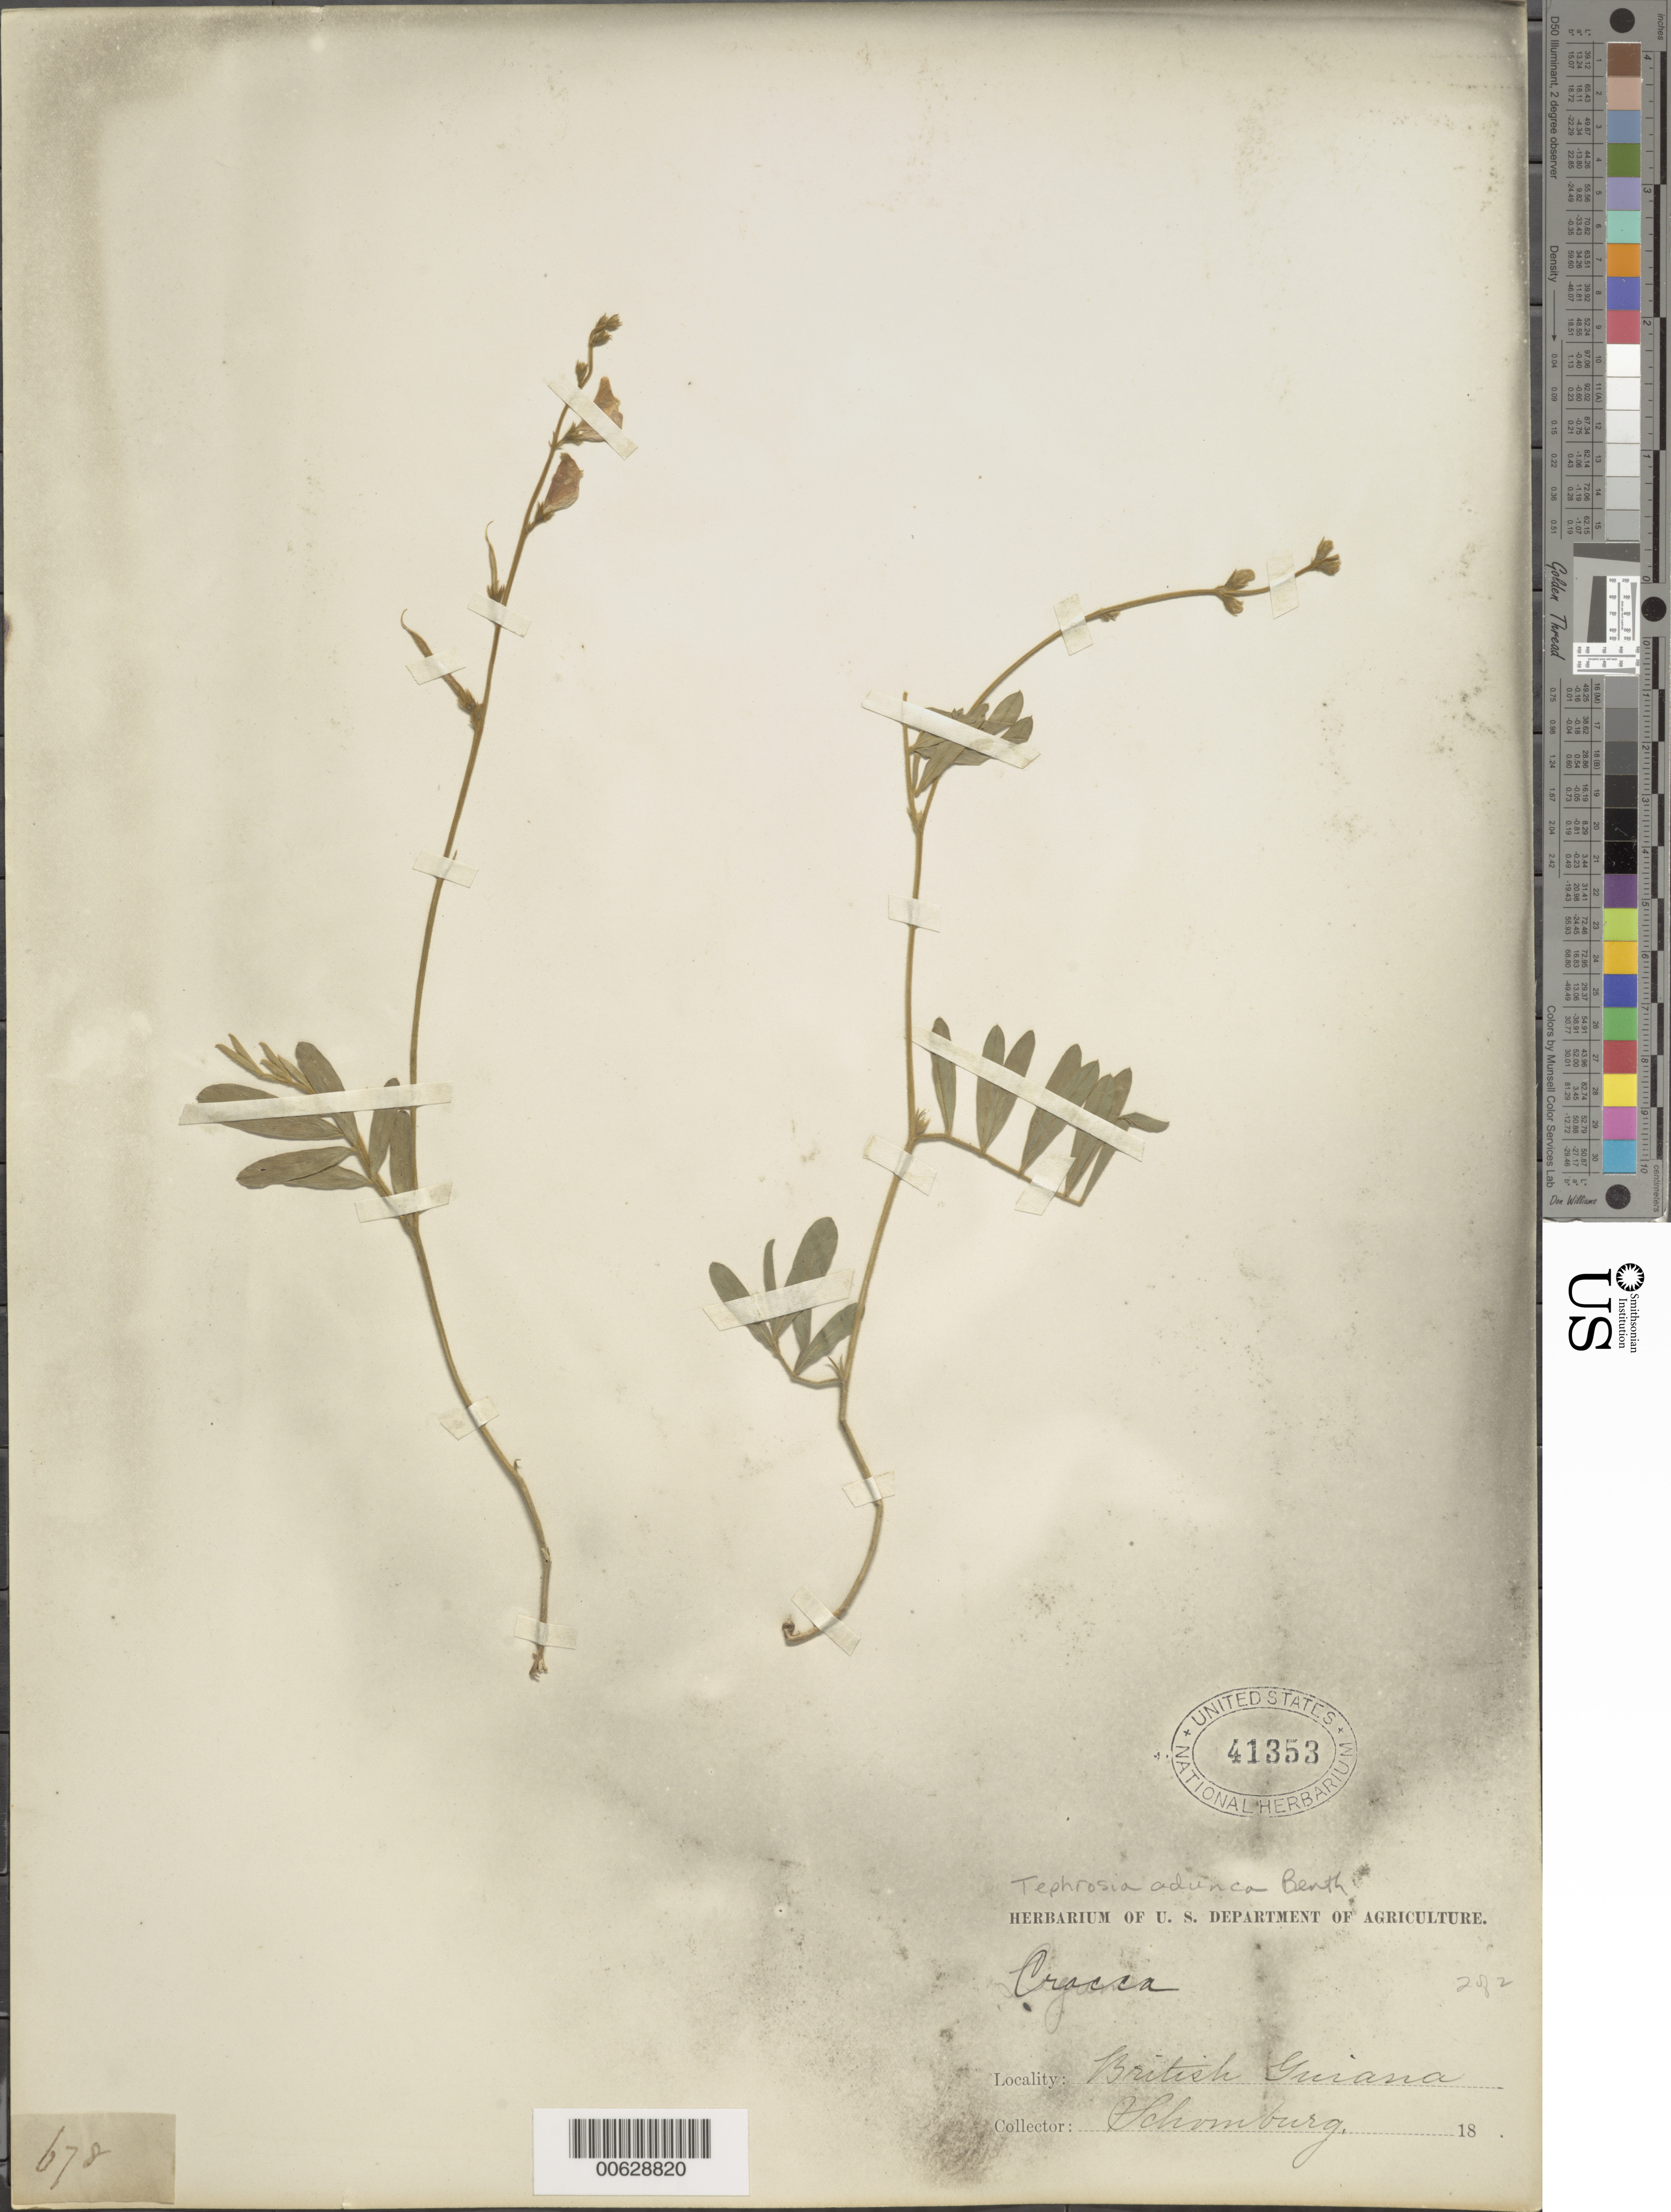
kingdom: Plantae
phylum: Tracheophyta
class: Magnoliopsida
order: Fabales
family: Fabaceae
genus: Tephrosia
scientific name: Tephrosia adunca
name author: Benth.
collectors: -. Schomburgh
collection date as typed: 18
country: Guyana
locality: British Guiana.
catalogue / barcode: US 41353